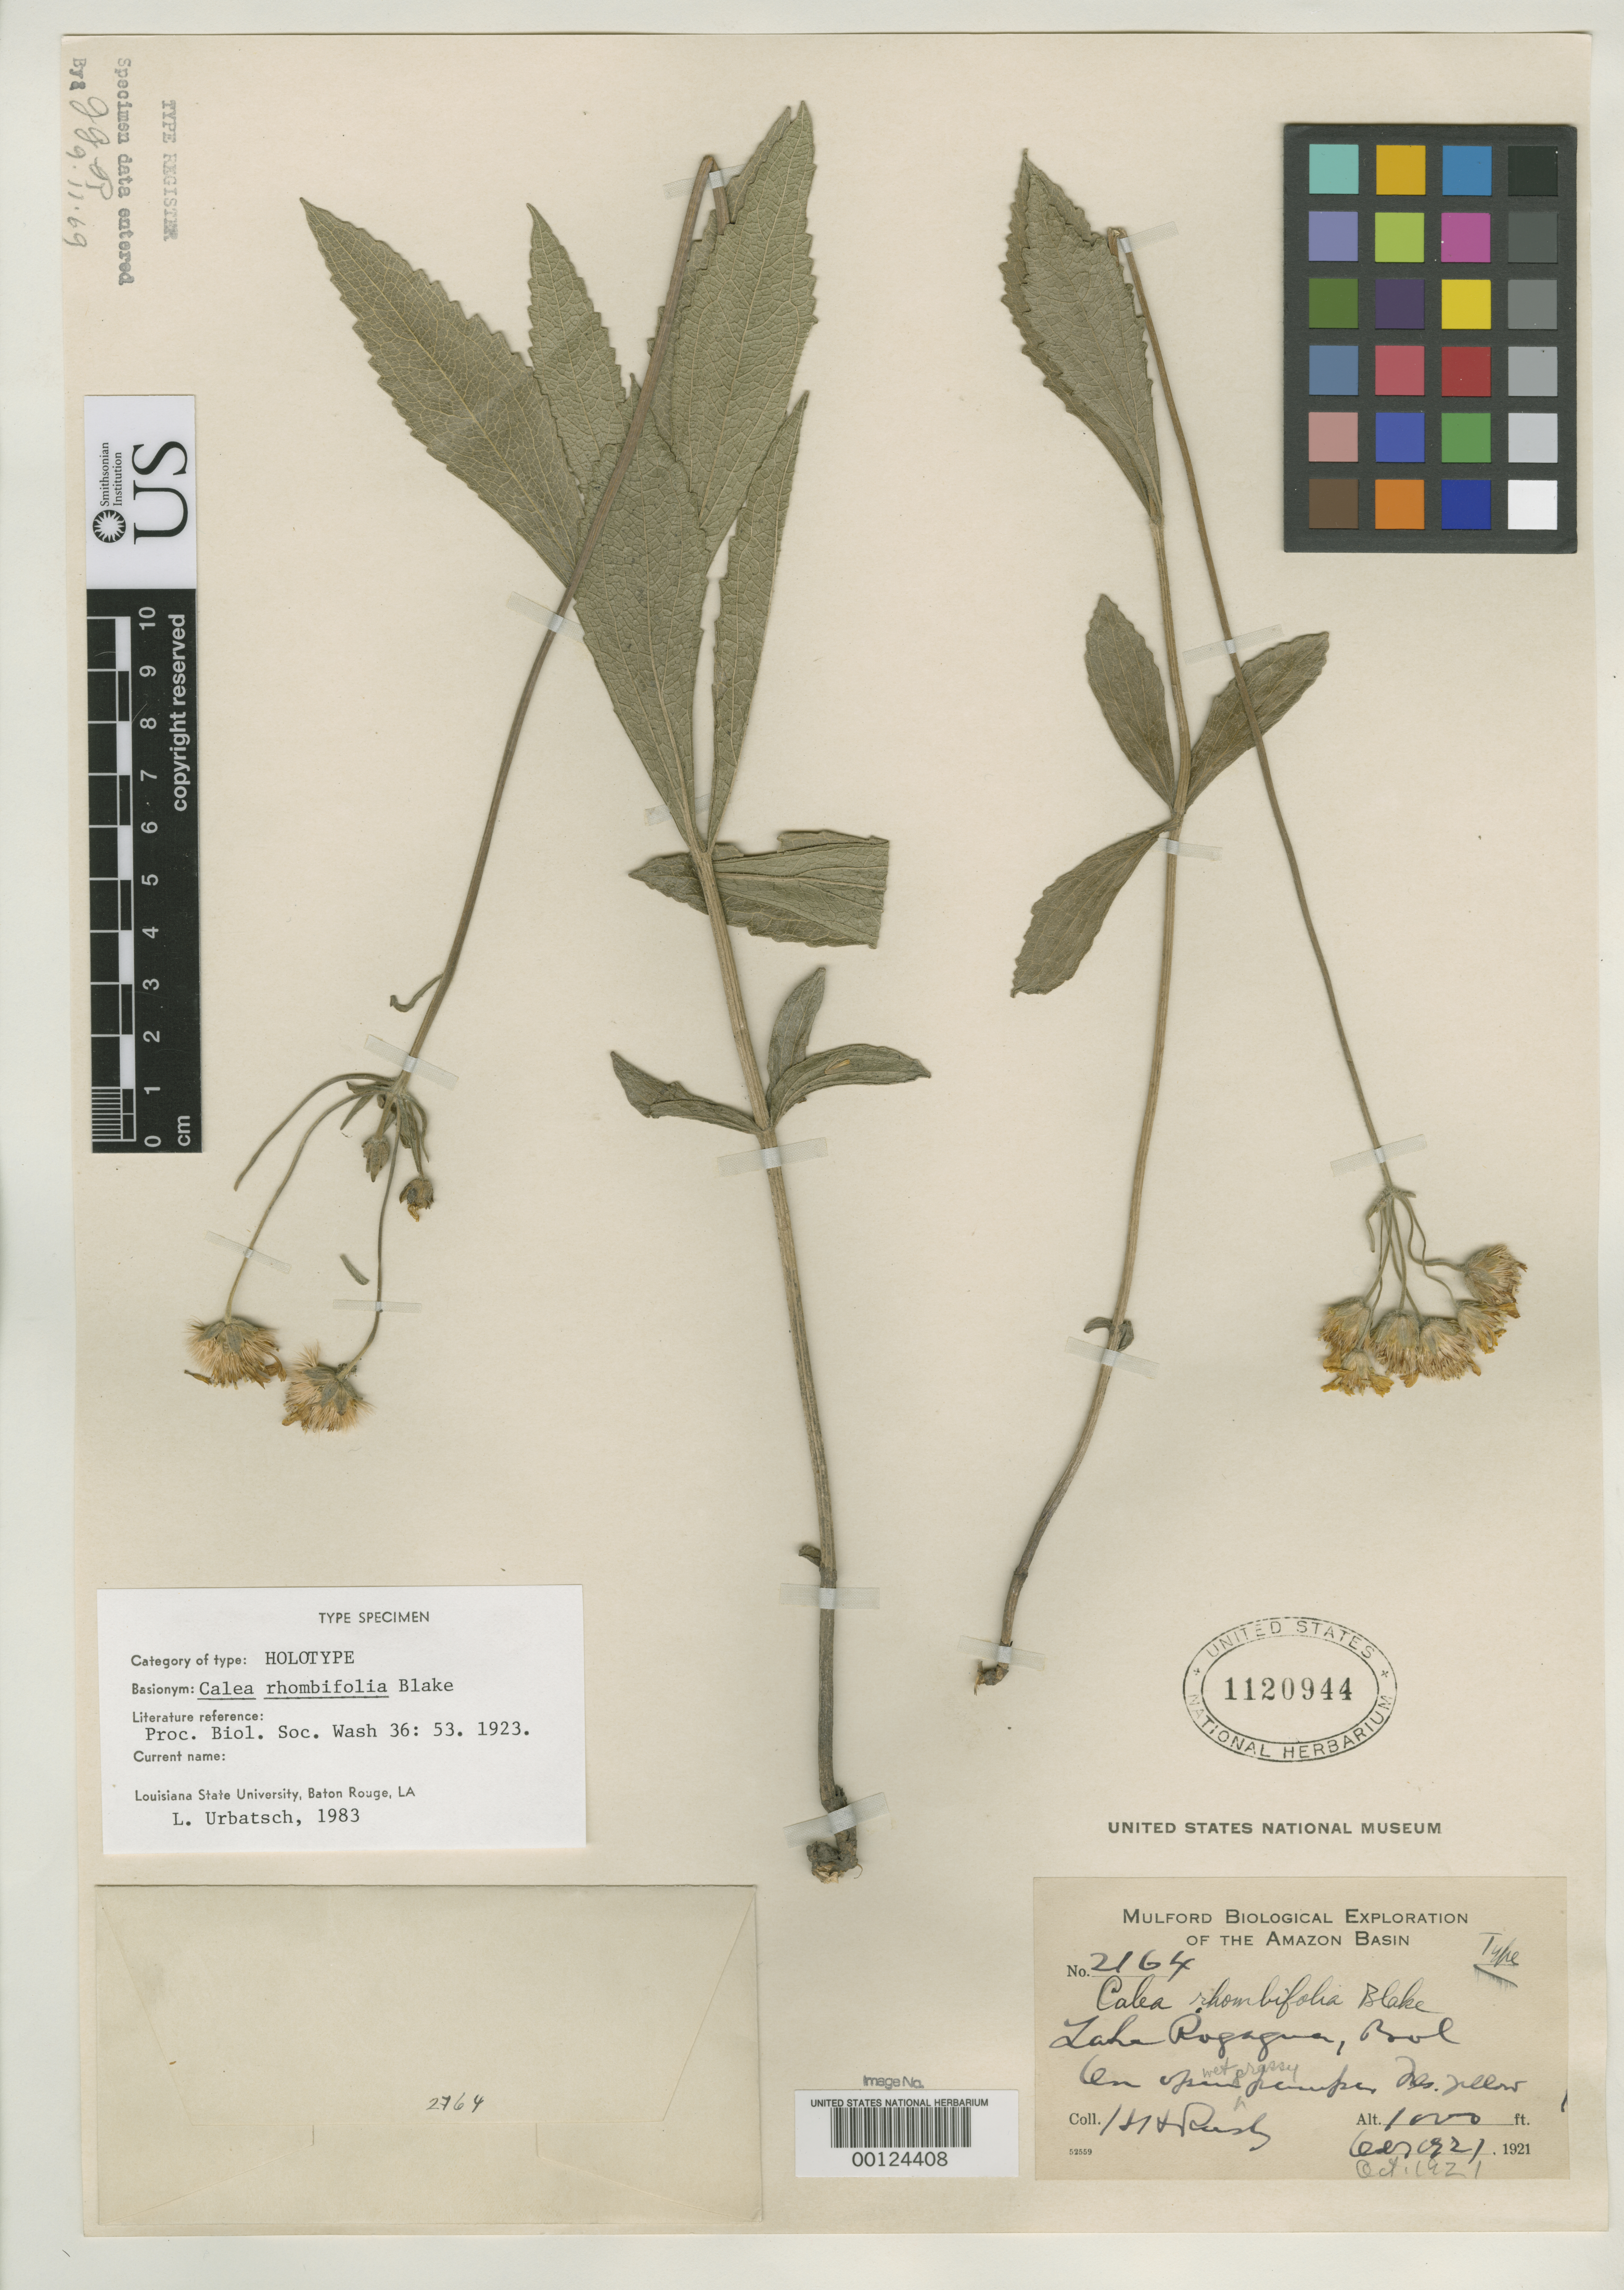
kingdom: Plantae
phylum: Tracheophyta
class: Magnoliopsida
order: Asterales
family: Asteraceae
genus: Calea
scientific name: Calea rhombifolia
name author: S.F. Blake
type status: Holotype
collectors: H. H. Rusby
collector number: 2164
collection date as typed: Oct. 1921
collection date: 1921-10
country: Bolivia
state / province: Beni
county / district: José Ballivián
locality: Lake Rogagua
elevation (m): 305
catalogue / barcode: US 1120944